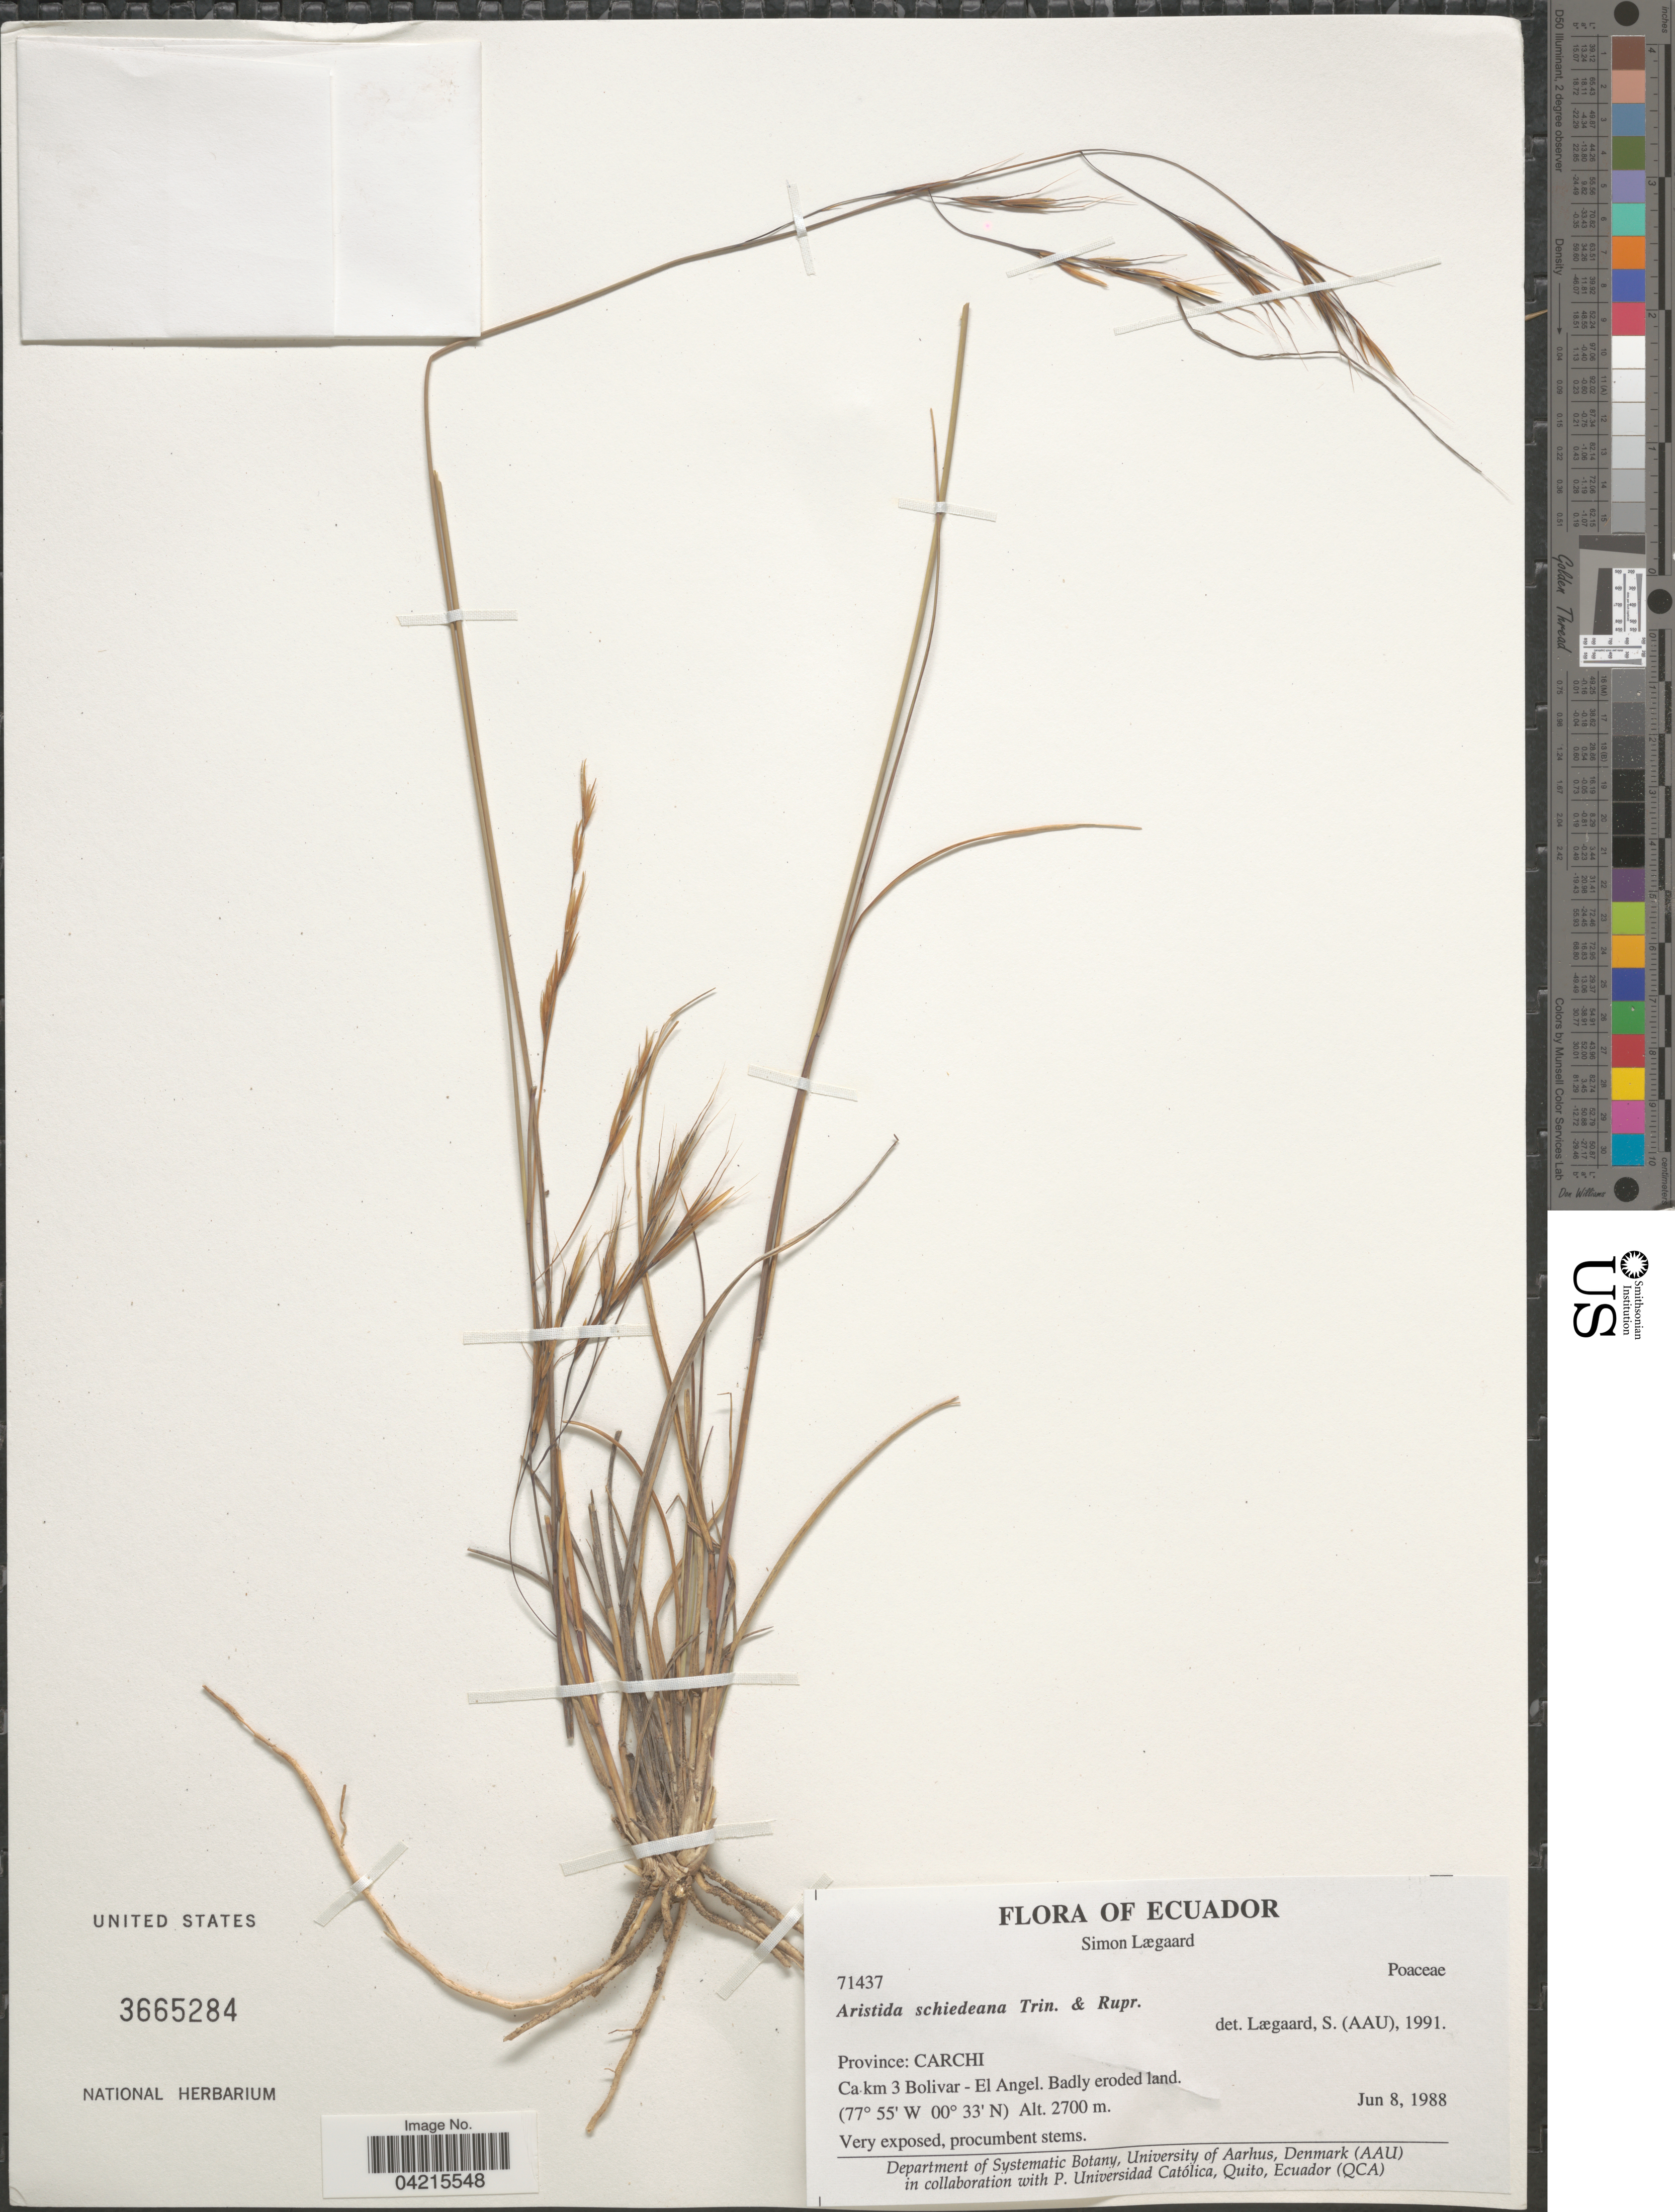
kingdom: Plantae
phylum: Tracheophyta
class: Liliopsida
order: Poales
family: Poaceae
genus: Aristida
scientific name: Aristida schiedeana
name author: Trin. & Rupr.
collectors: S. Lægaard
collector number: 71437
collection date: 1988-06-08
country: Ecuador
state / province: Carchi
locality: Ca. km 3 Bolivar - El Angel. Badly eroded land.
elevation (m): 2700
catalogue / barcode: US 3665284